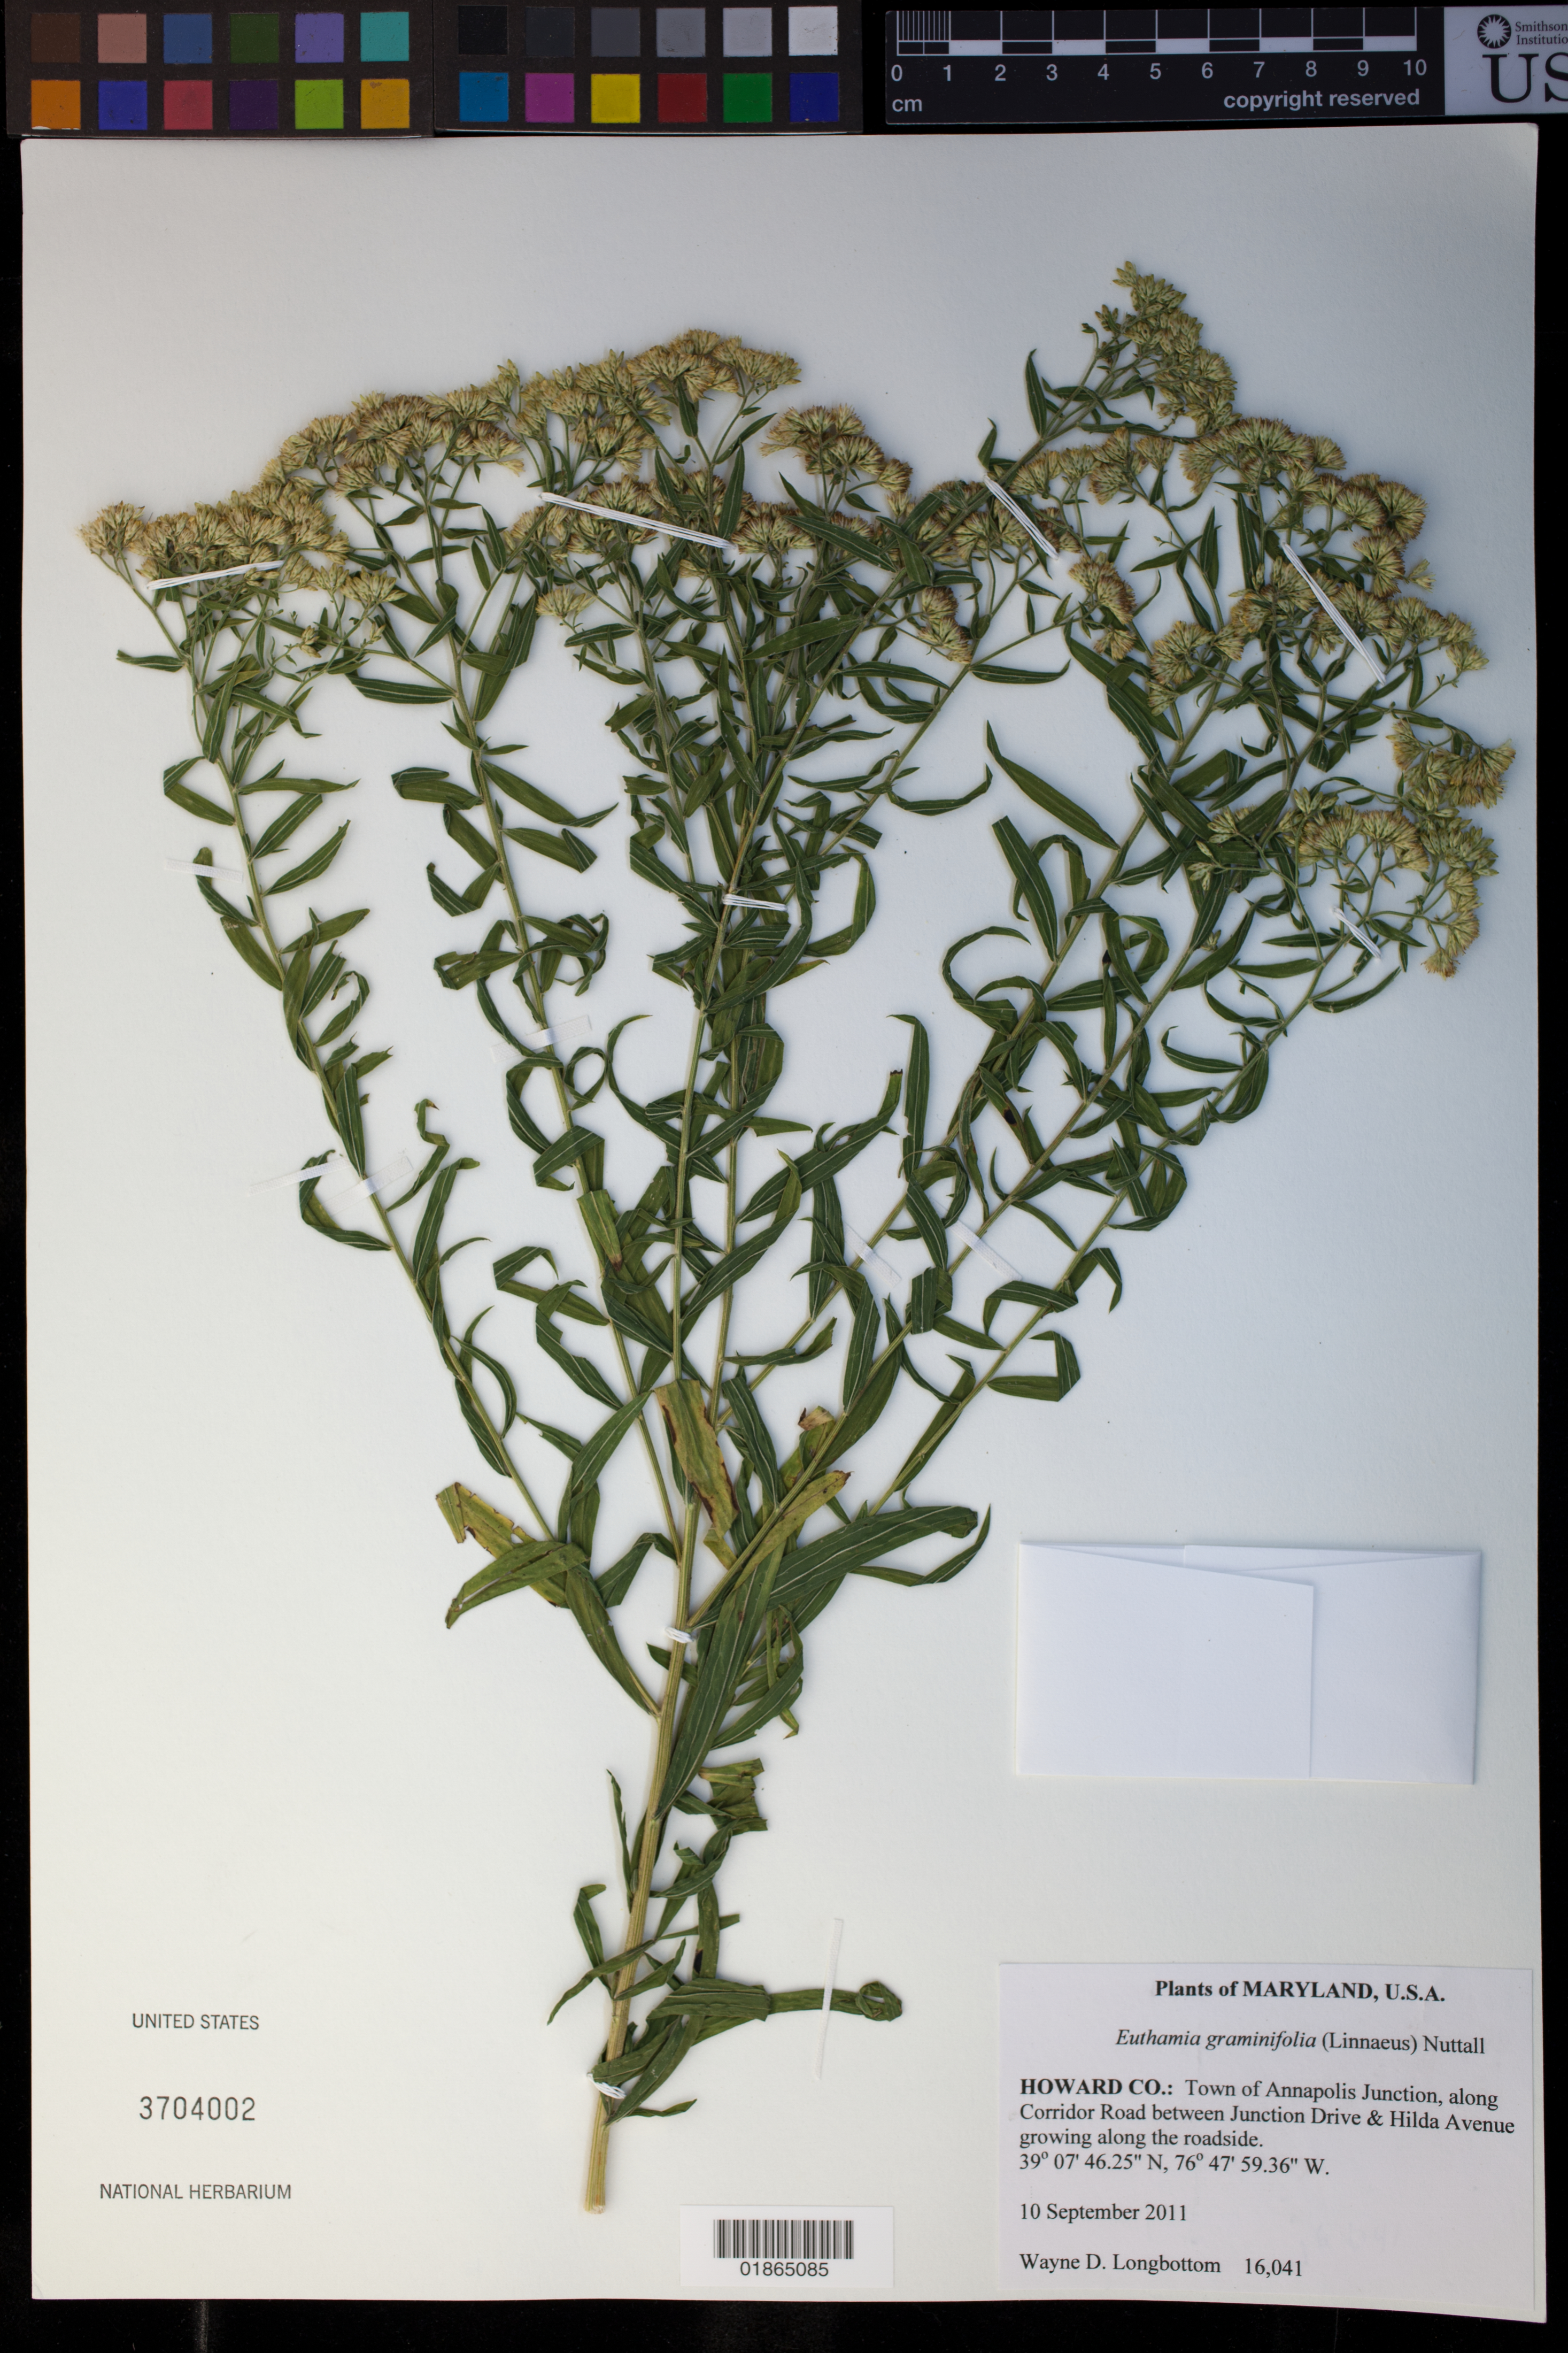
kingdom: Plantae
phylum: Tracheophyta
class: Magnoliopsida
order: Asterales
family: Asteraceae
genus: Euthamia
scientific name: Euthamia graminifolia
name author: (L.) Nutt.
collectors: W. D. Longbottom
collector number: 16041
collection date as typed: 10 September 2011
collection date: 2011-09-10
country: United States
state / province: Maryland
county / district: Howard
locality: Town of Annapolis Junction, along Corridor Road between Junction Drive & Hilda Avenue growing along the roadside.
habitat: Growing along the roadside.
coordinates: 39 07 46.25 N, 76 47 59.36 W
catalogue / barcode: US 3704002